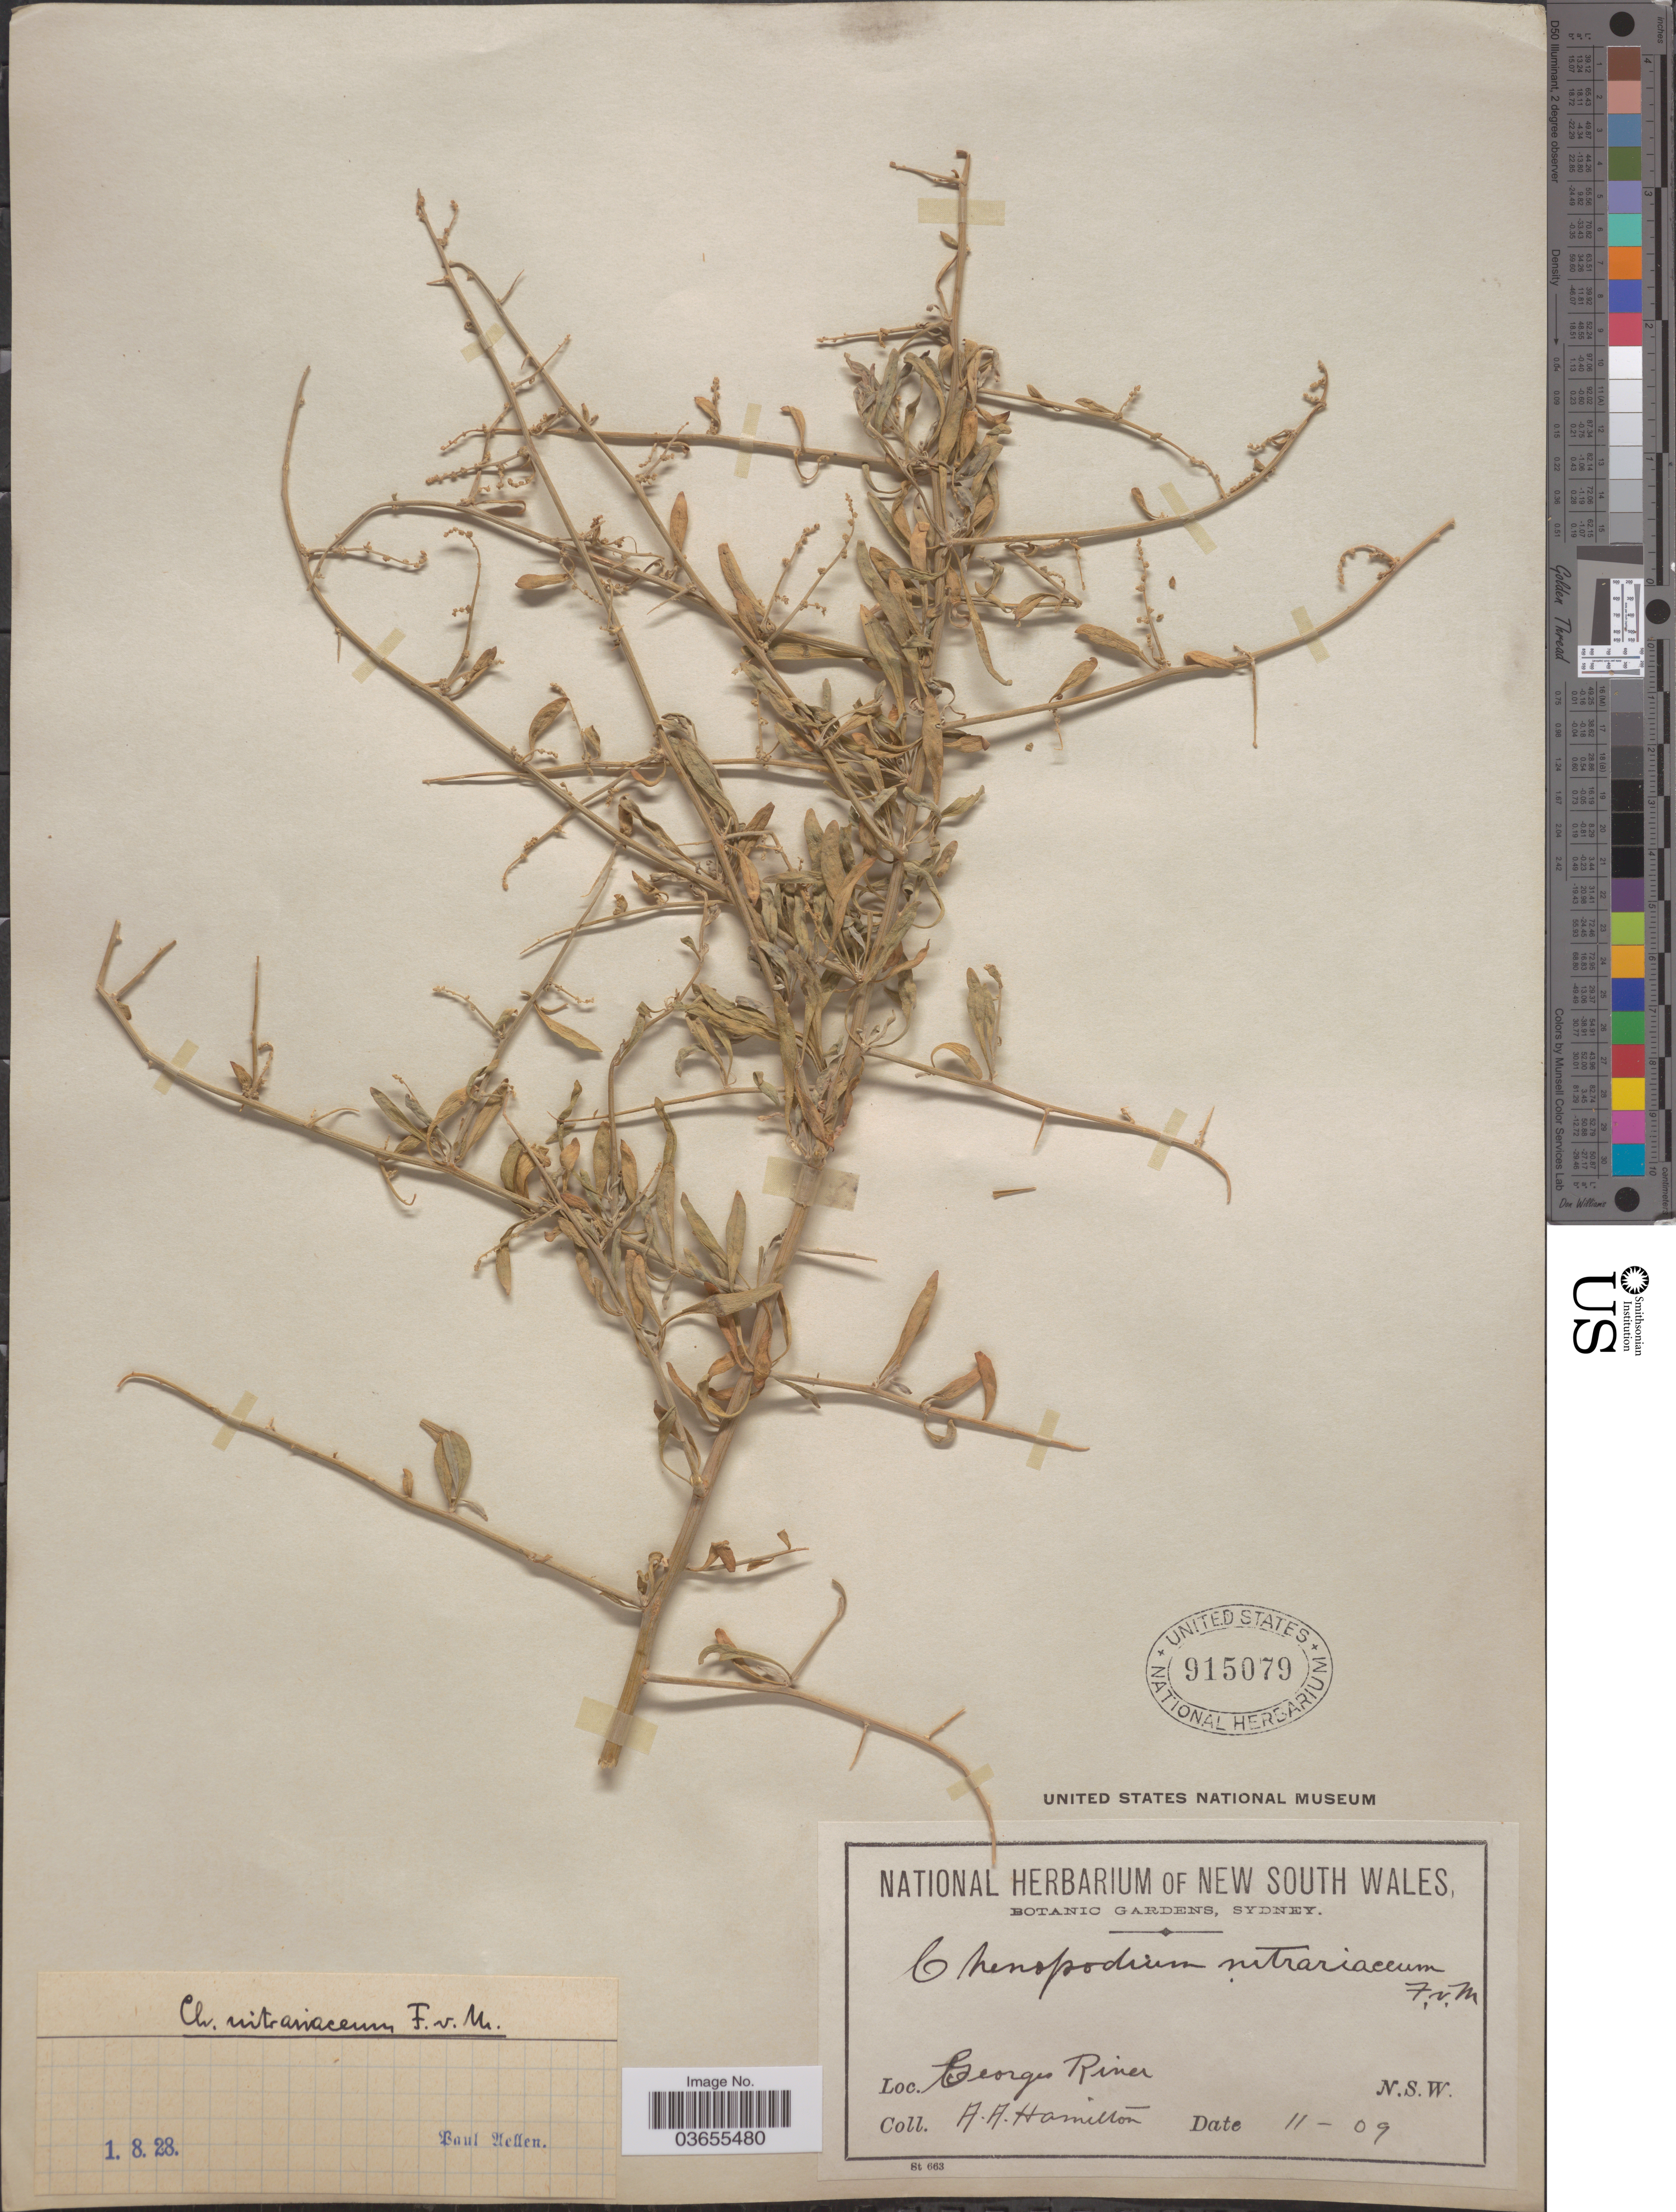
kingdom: Plantae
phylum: Tracheophyta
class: Magnoliopsida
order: Caryophyllales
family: Amaranthaceae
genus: Chenopodium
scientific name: Chenopodium nitrariaceum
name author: (F. Muell.) F. Muell. & Benth.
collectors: A. A. Hamilton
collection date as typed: Transcribed d/m/y: /11/9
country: Australia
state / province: New South Wales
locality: Georges River.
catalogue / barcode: US 915079